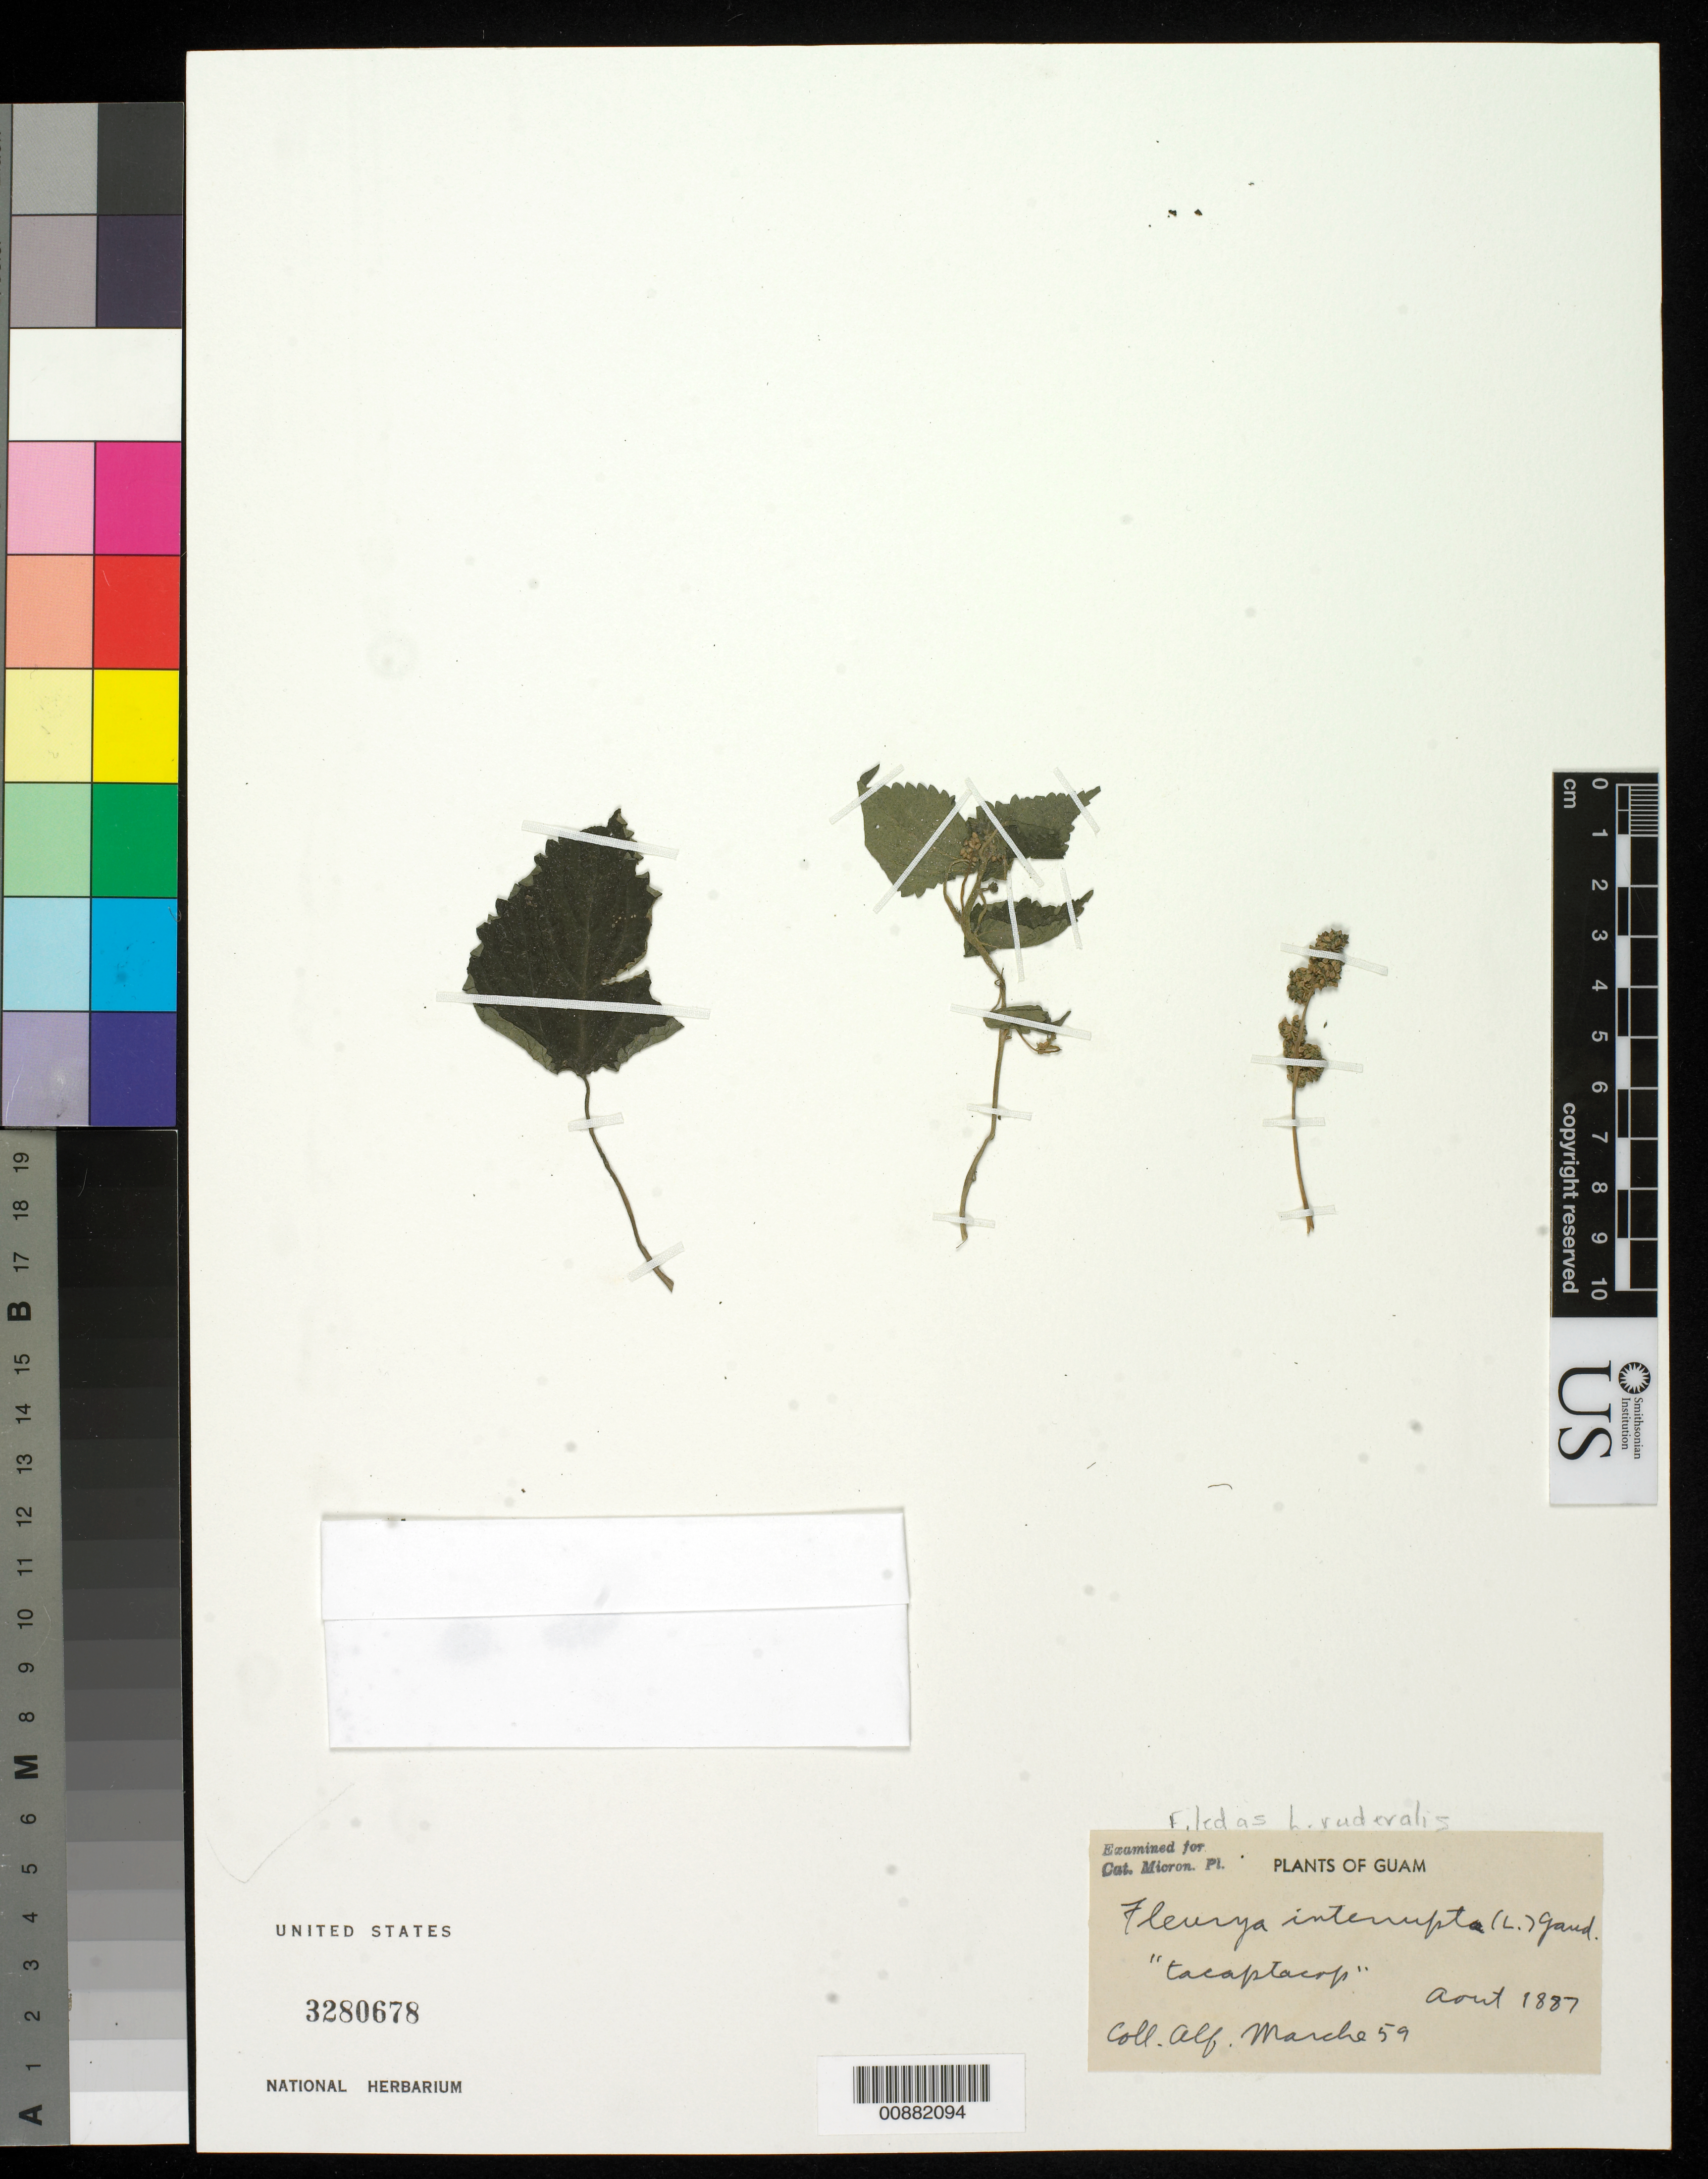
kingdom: Plantae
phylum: Tracheophyta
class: Magnoliopsida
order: Rosales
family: Urticaceae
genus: Laportea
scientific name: Laportea interrupta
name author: (L.) Chew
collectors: A. Marche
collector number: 59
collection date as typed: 1887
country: Guam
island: Guam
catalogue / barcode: US 3280678